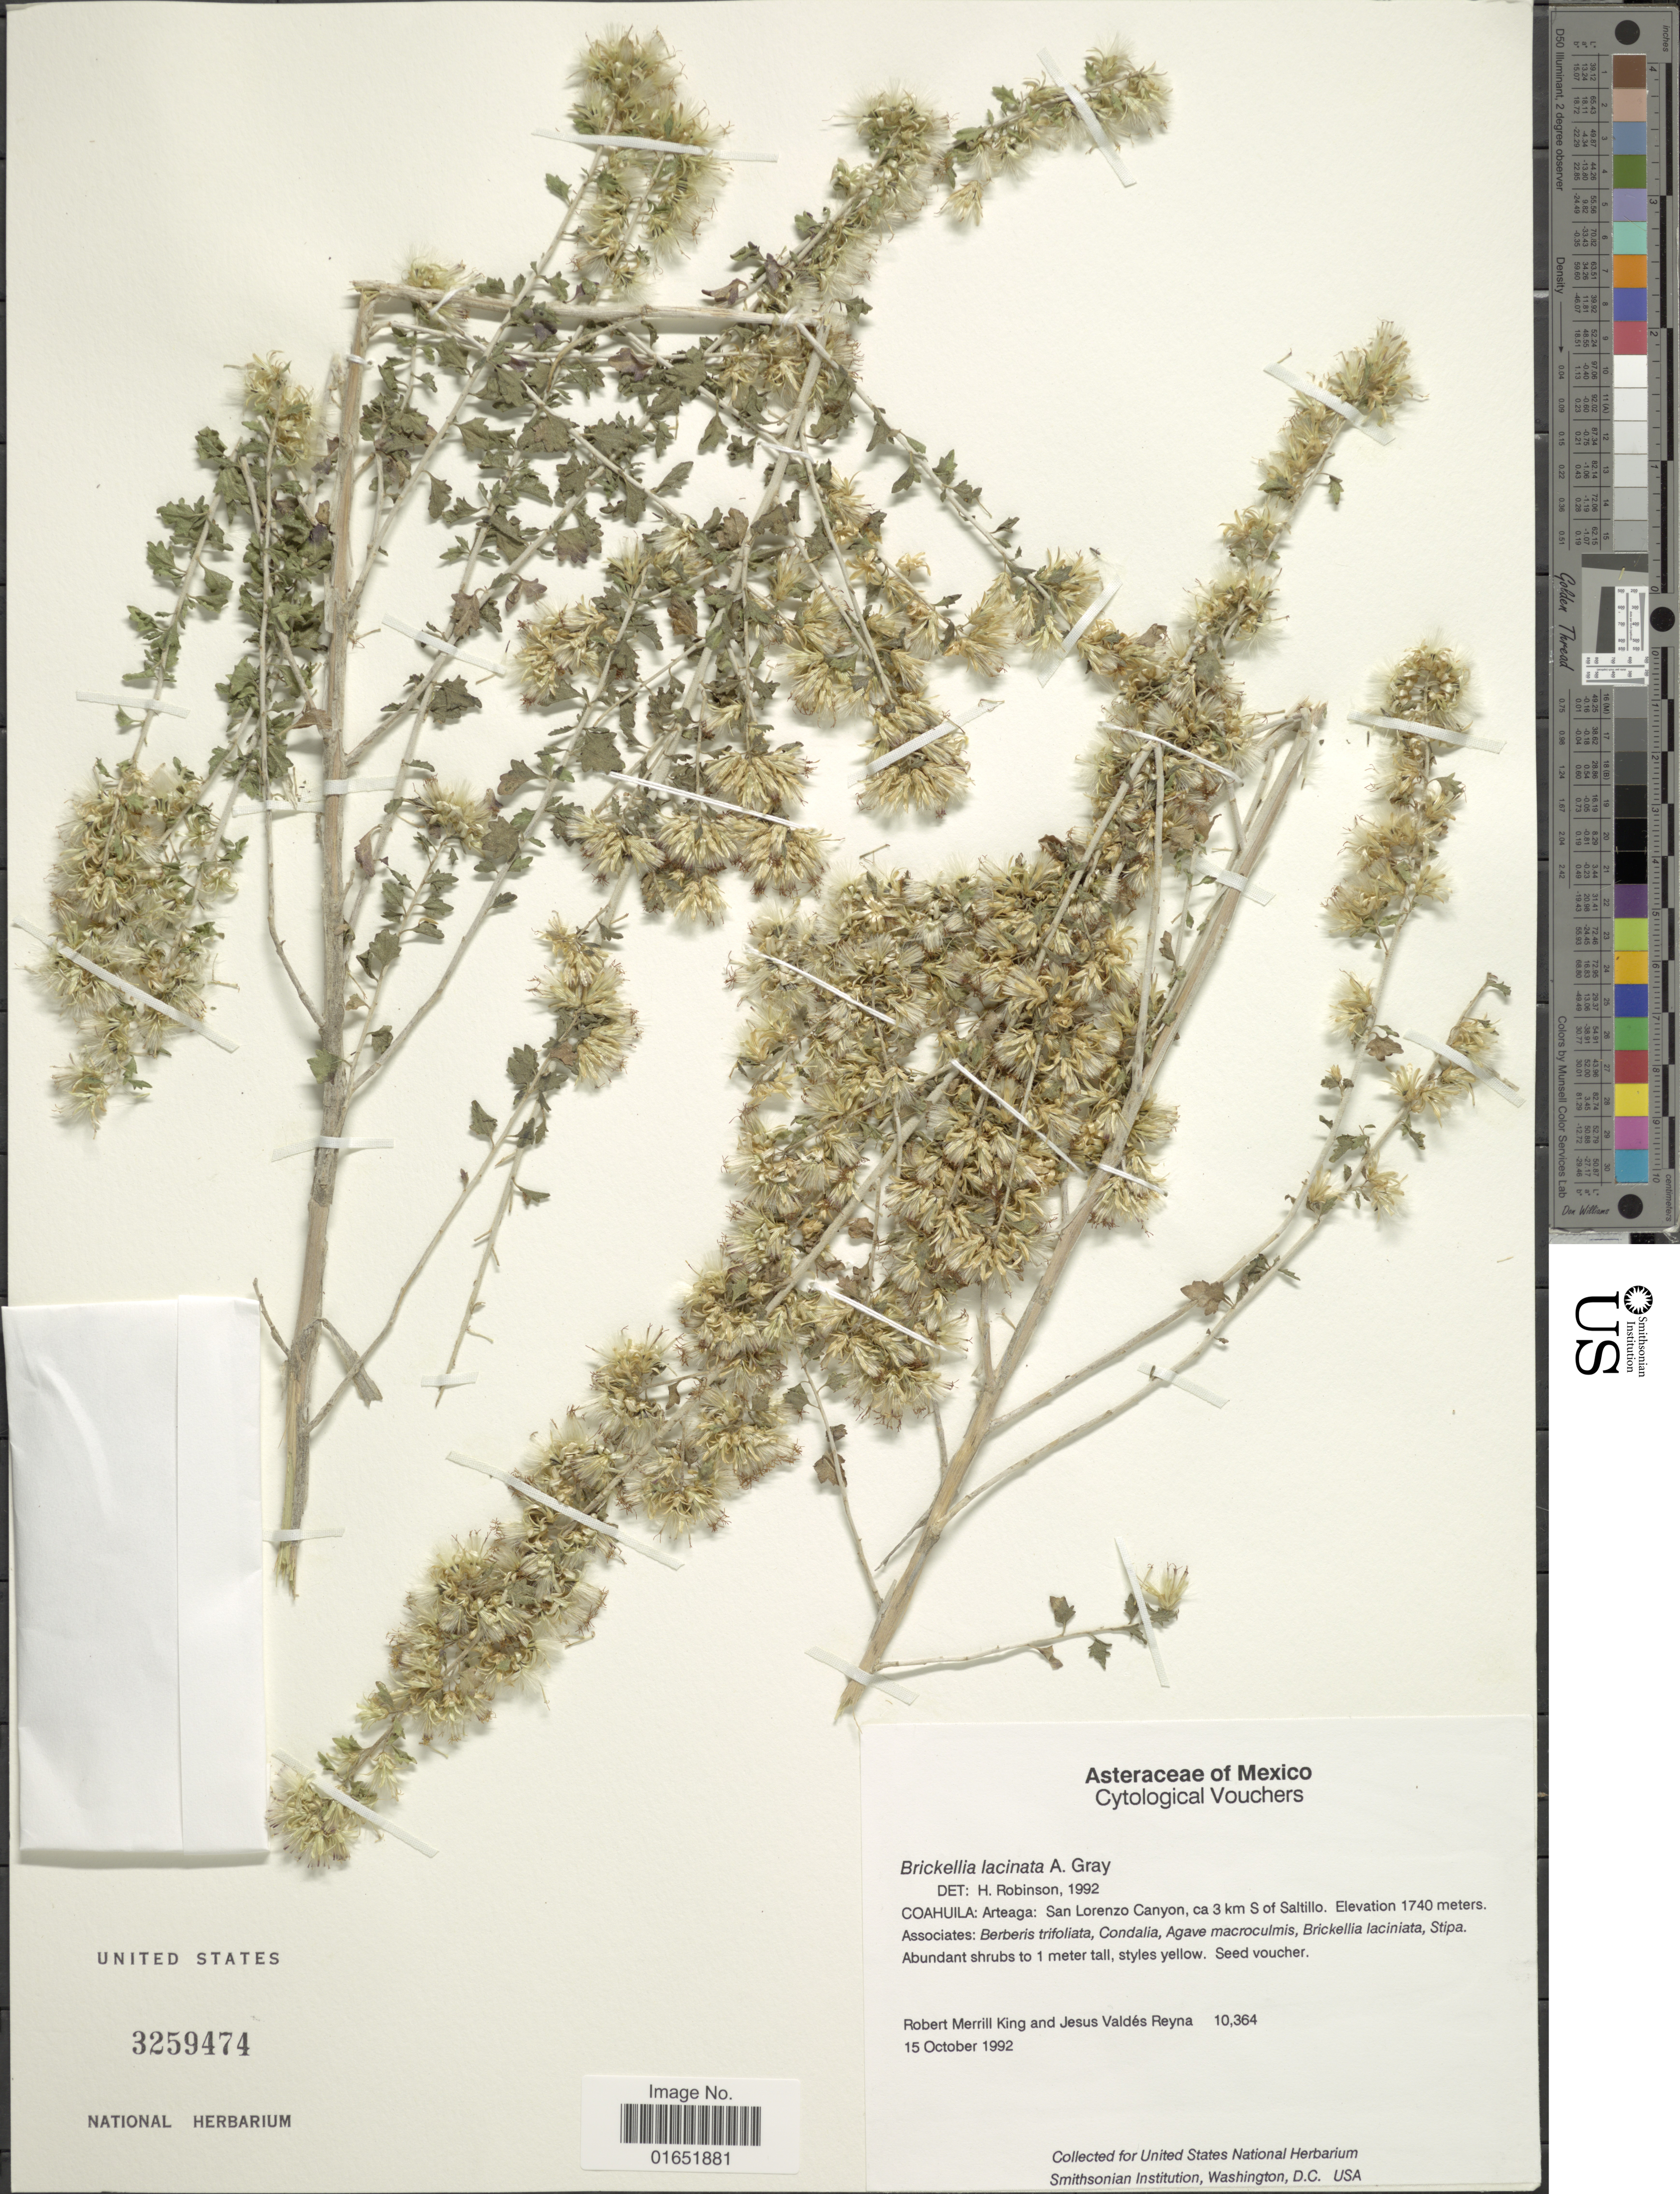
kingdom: Plantae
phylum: Tracheophyta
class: Magnoliopsida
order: Asterales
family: Asteraceae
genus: Brickellia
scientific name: Brickellia laciniata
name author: A. Gray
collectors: R. M. King & J. Valdés-Reyna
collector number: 10364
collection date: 1992-10-15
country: Mexico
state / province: Coahuila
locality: Arteaga: San Lorenzo Canyon, ca 3 km S of Saltillo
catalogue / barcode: US 3259474